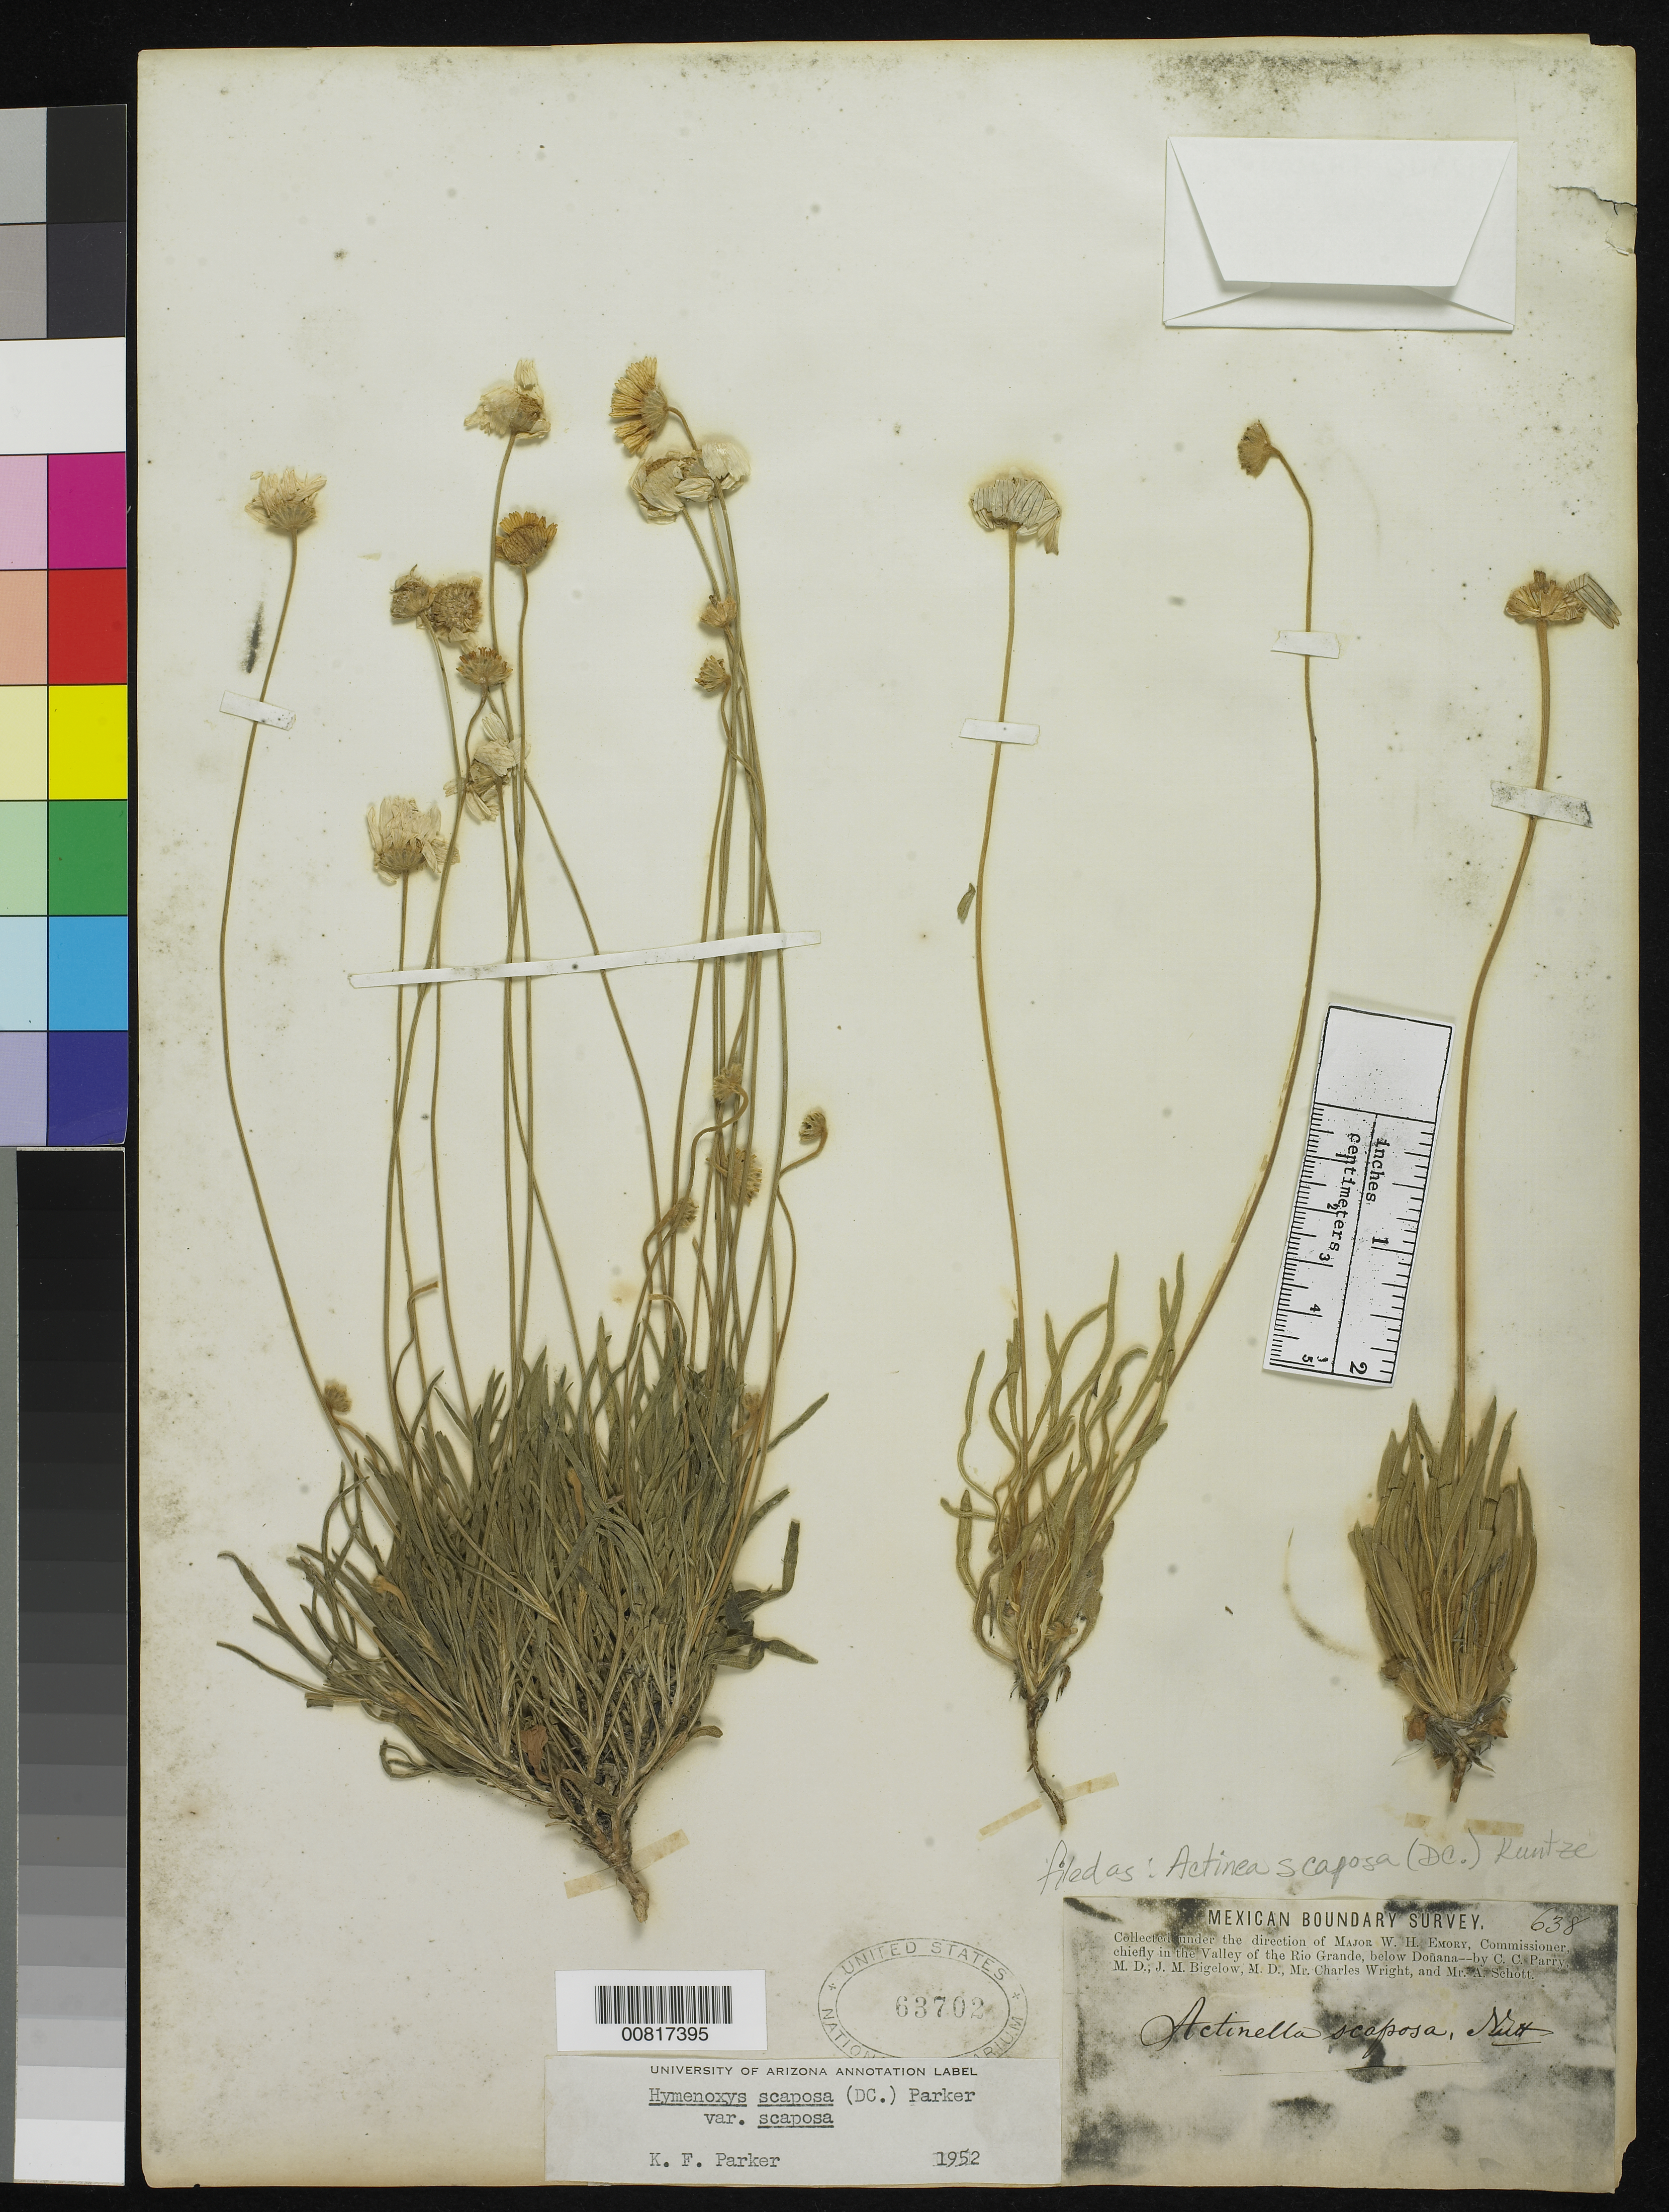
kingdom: Plantae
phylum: Tracheophyta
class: Magnoliopsida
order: Asterales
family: Asteraceae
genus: Actinea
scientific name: Actinea scaposa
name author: (DC.) Kuntze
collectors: C. C. Parry, J. M. Bigelow, C. Wright & A. C. V. Schott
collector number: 638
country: United States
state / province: New Mexico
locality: Valley of the Rio Grande, below Doñana, New Mexico.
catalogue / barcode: US 63702